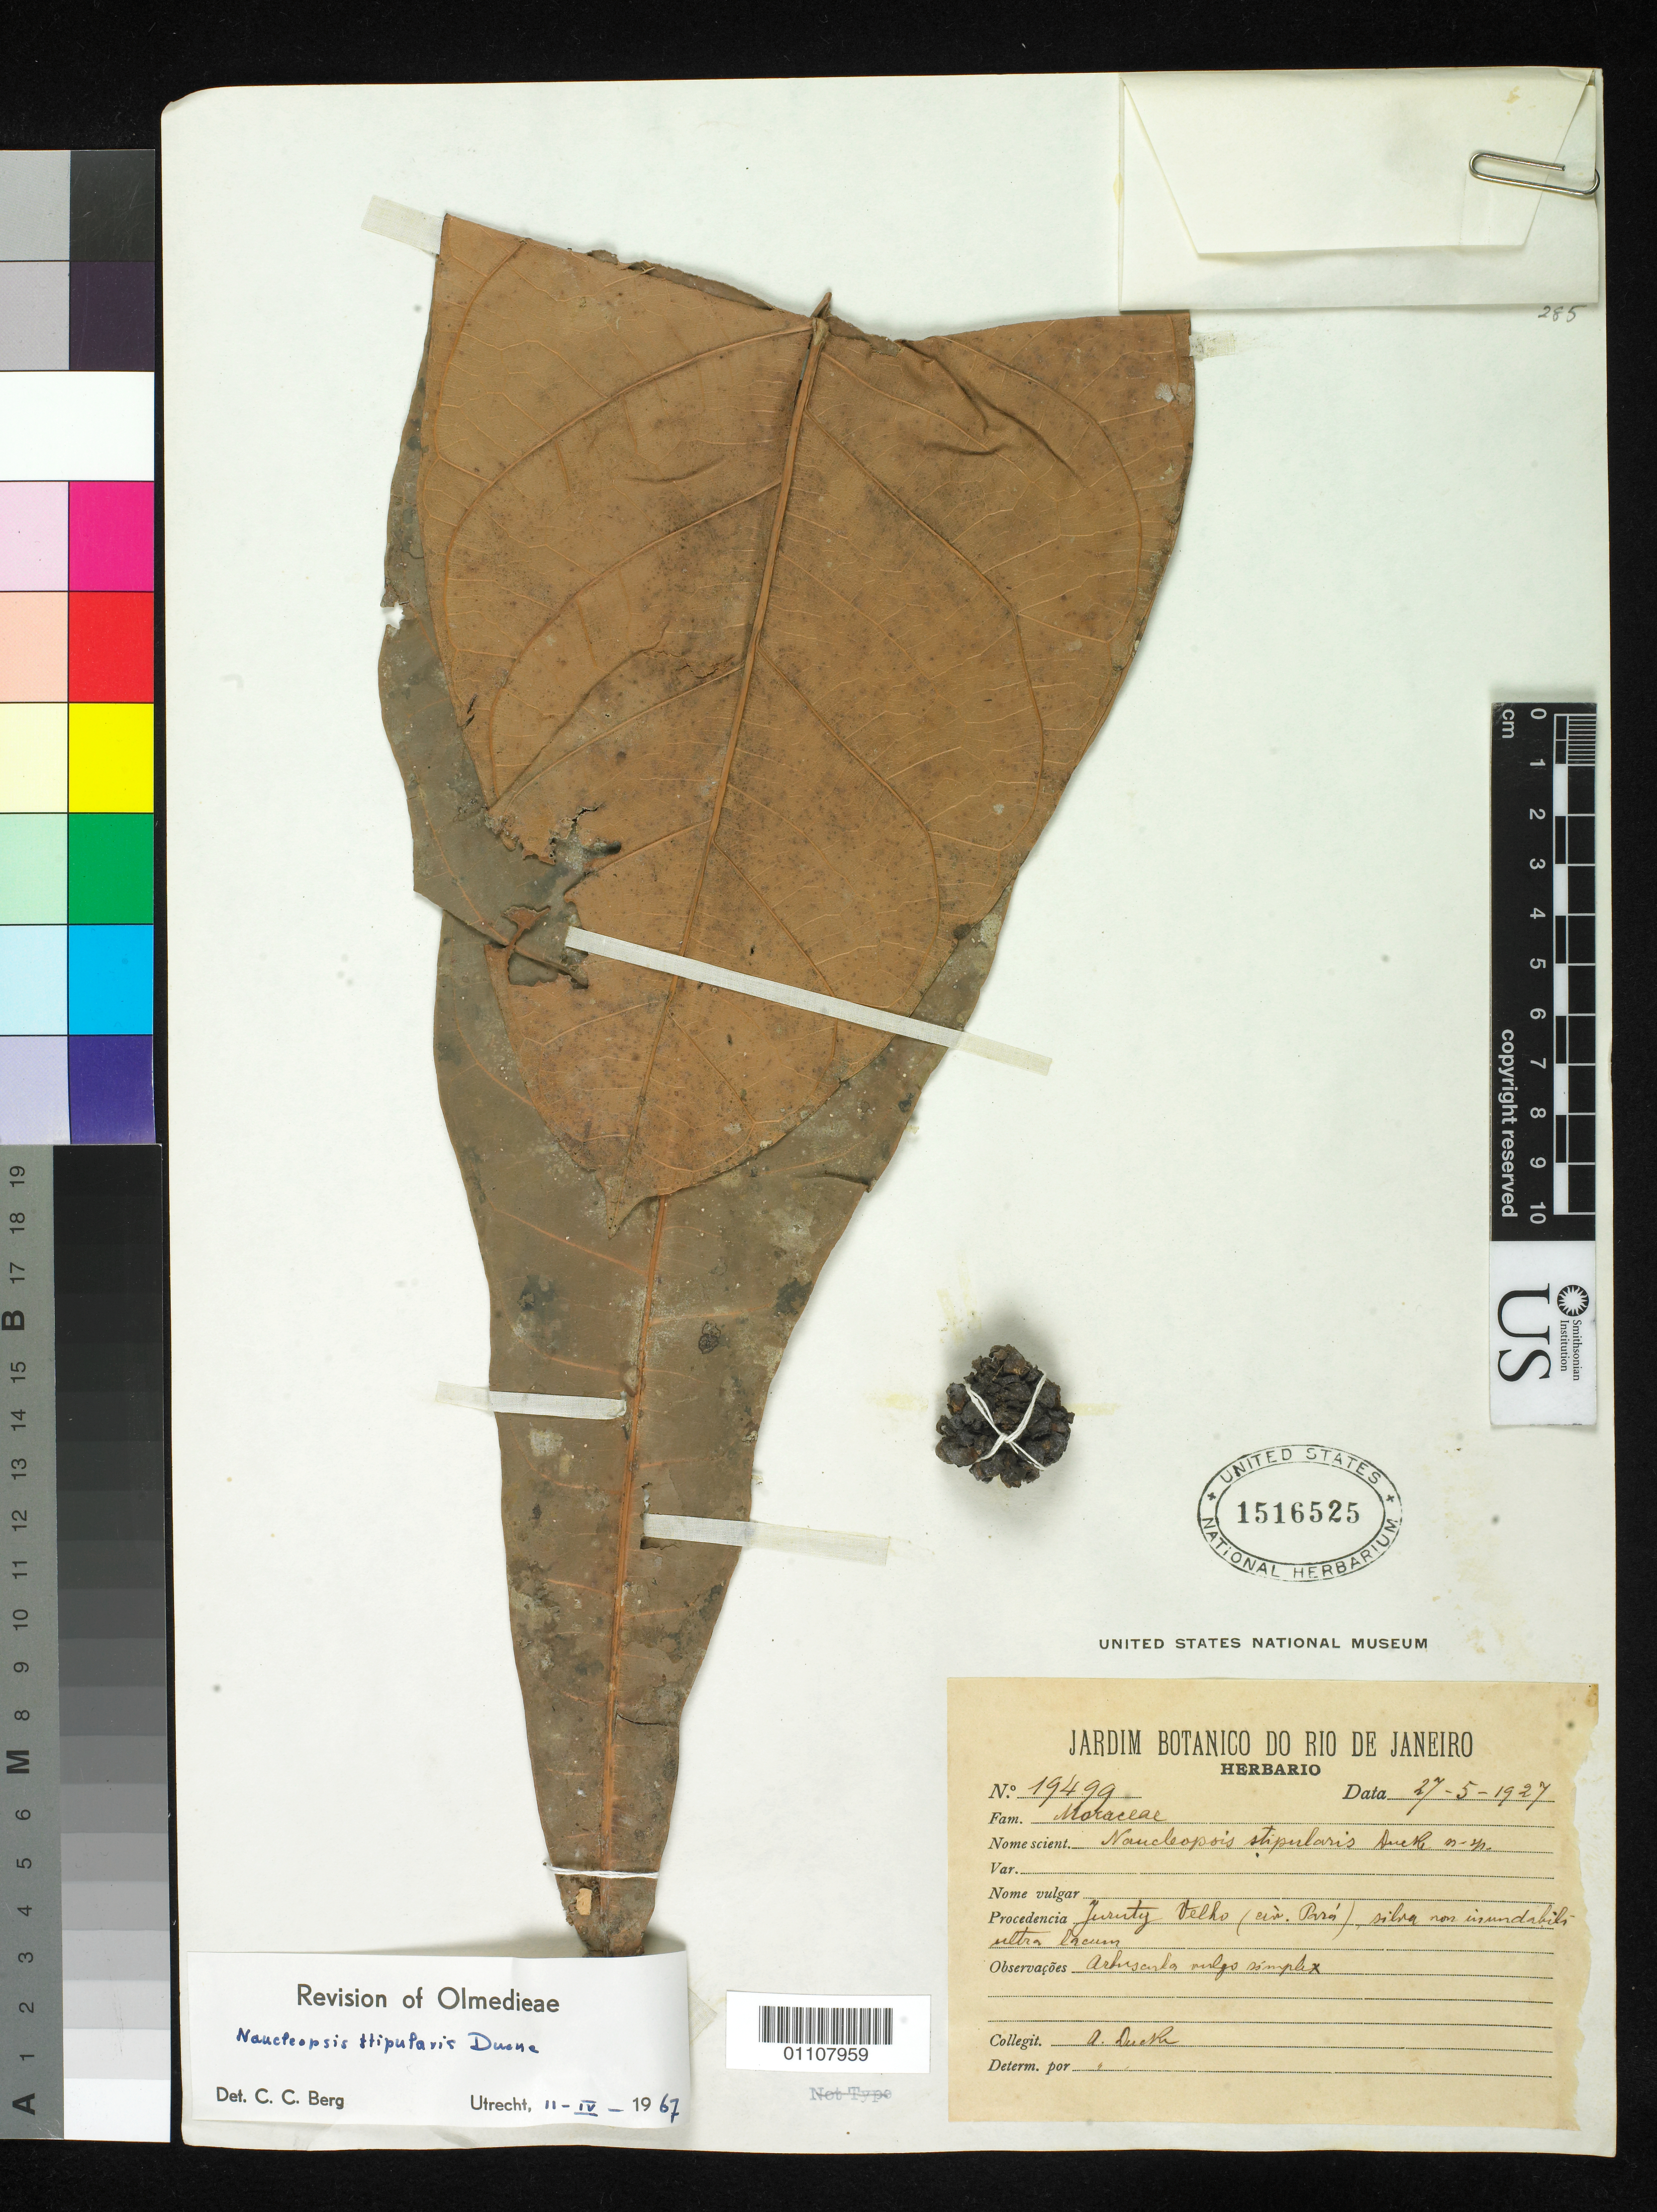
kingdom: Plantae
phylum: Tracheophyta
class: Magnoliopsida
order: Rosales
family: Moraceae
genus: Naucleopsis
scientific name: Naucleopsis stipularis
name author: Ducke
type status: Syntype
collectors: A. Ducke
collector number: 19499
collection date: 1927-05-27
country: Brazil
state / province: Pará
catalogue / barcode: US 1516525